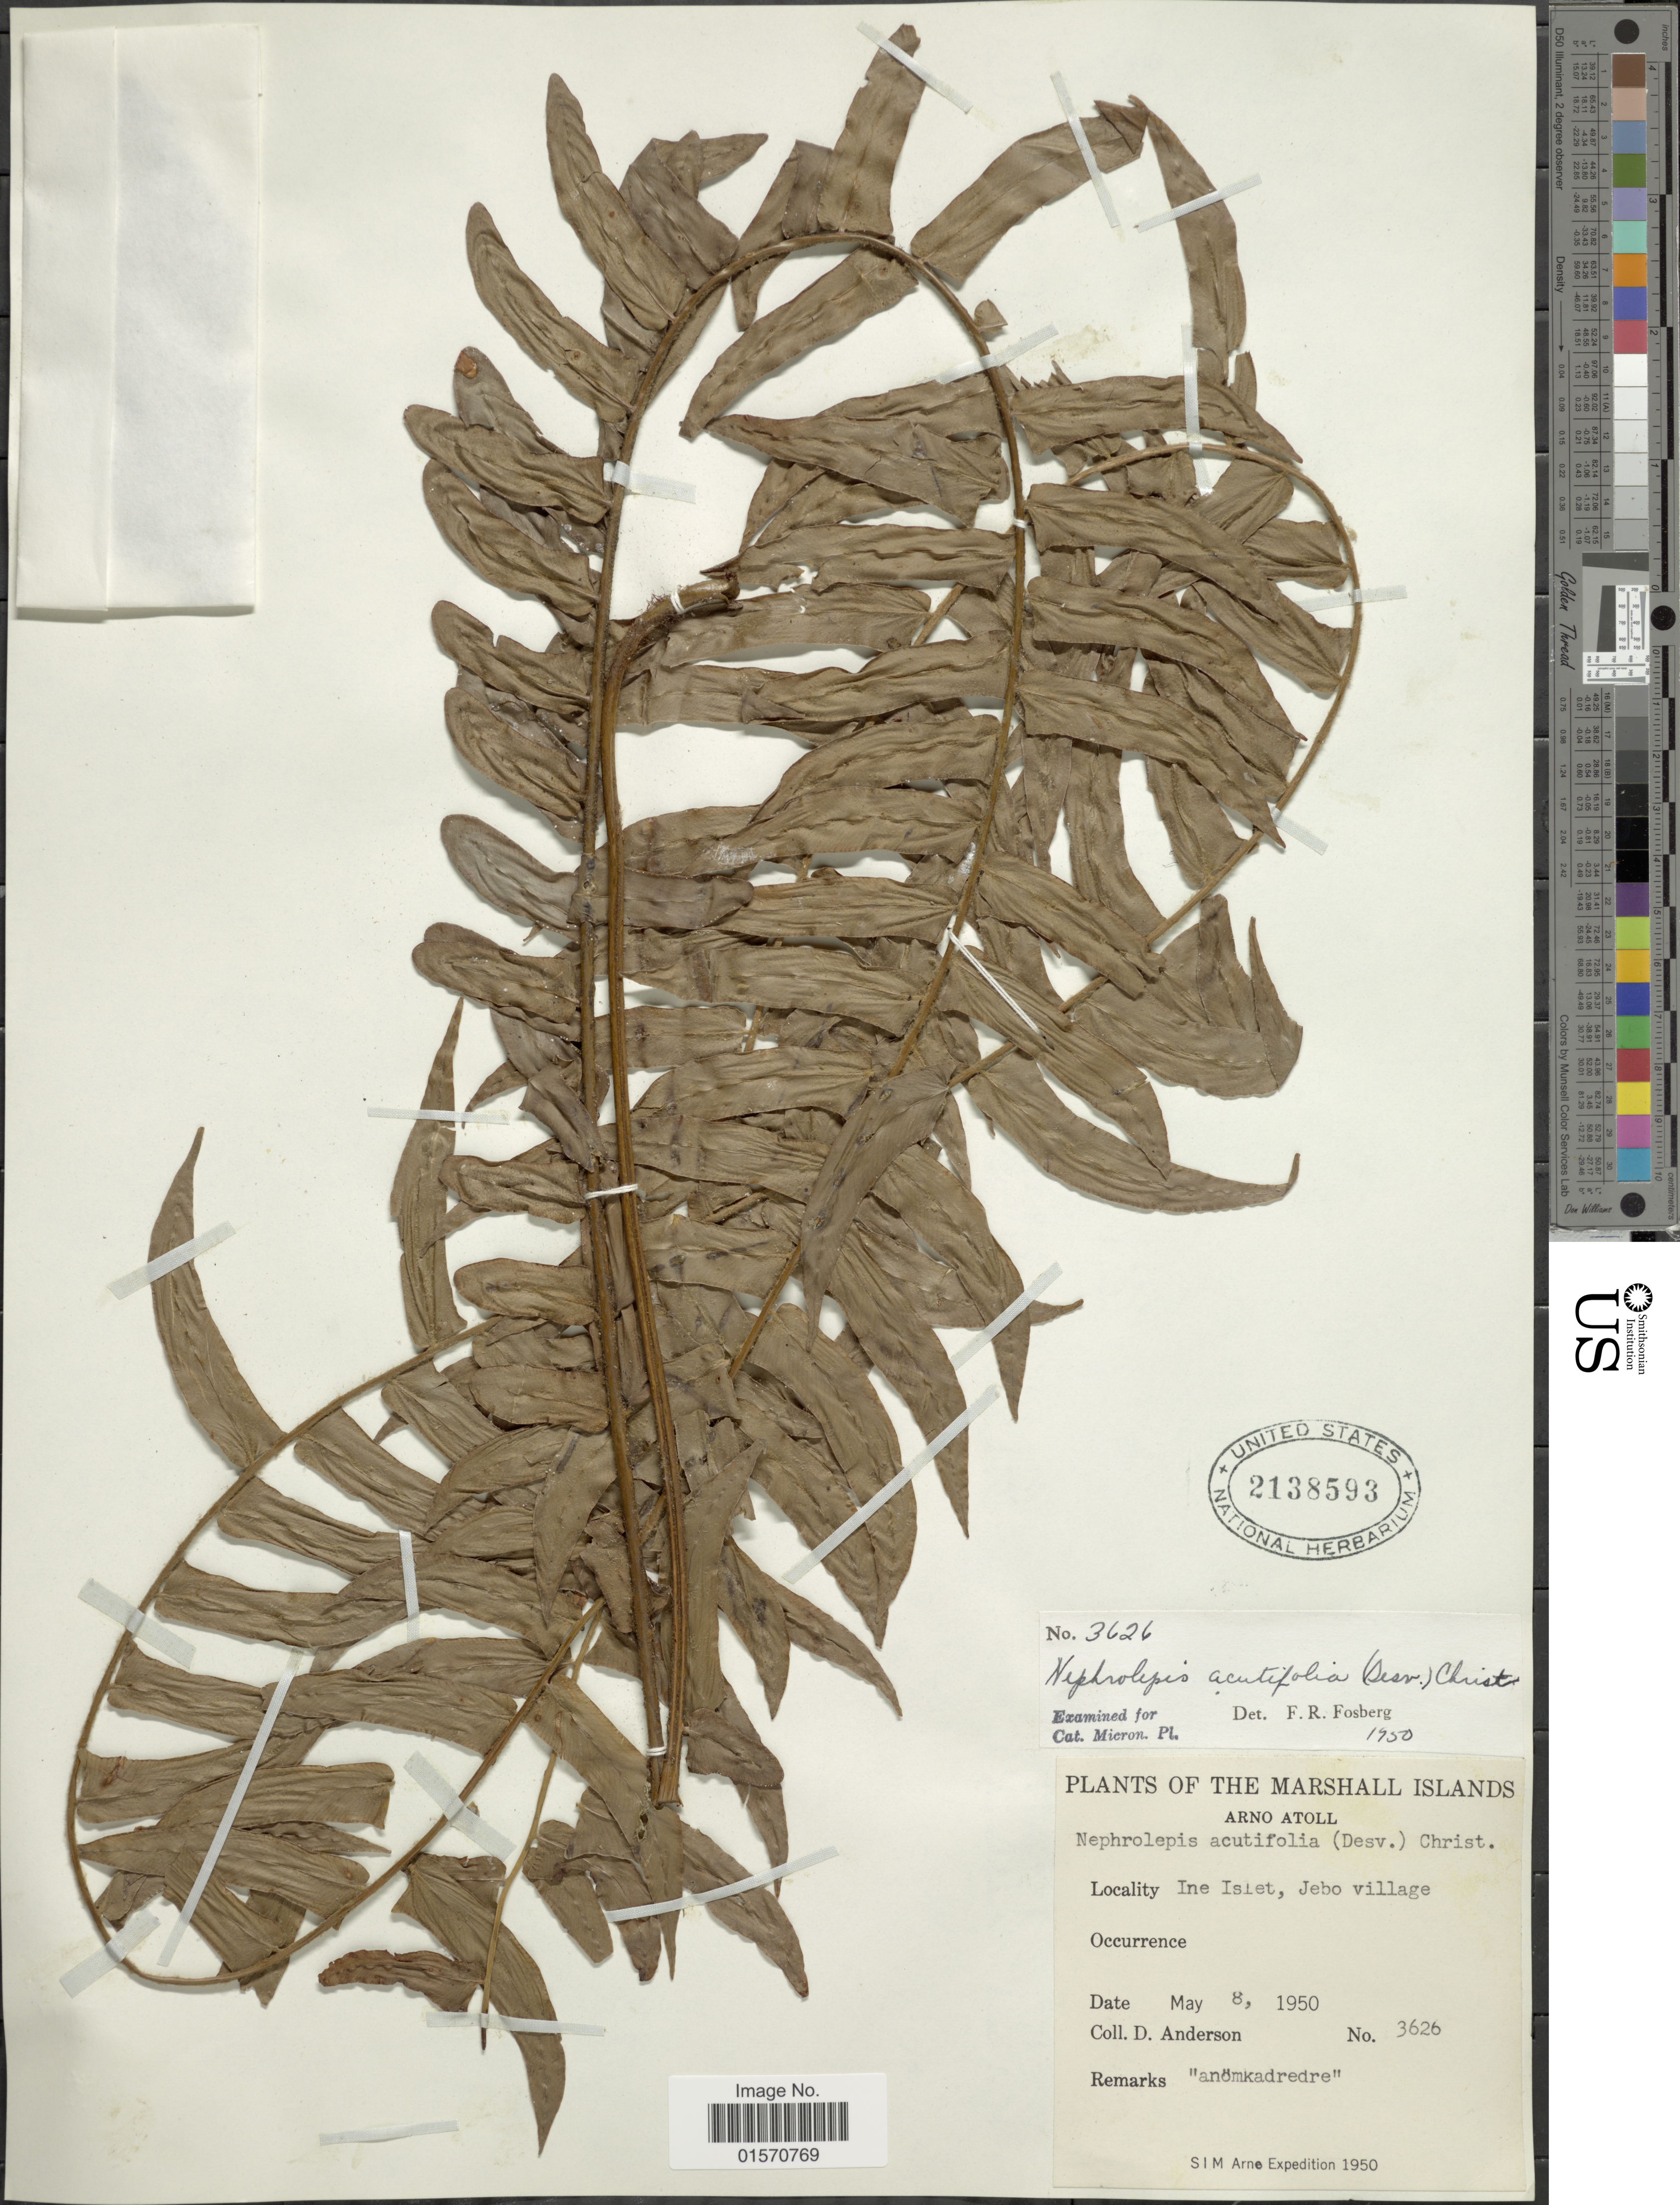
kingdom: Plantae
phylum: Tracheophyta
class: Polypodiopsida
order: Polypodiales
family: Nephrolepidaceae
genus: Nephrolepis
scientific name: Nephrolepis acutifolia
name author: (Desv.) Chr.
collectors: D. Anderson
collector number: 3626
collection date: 1950-05-08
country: Marshall Islands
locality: Arno Atoll. Ine Islet, Jebo Village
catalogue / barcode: US 2138593